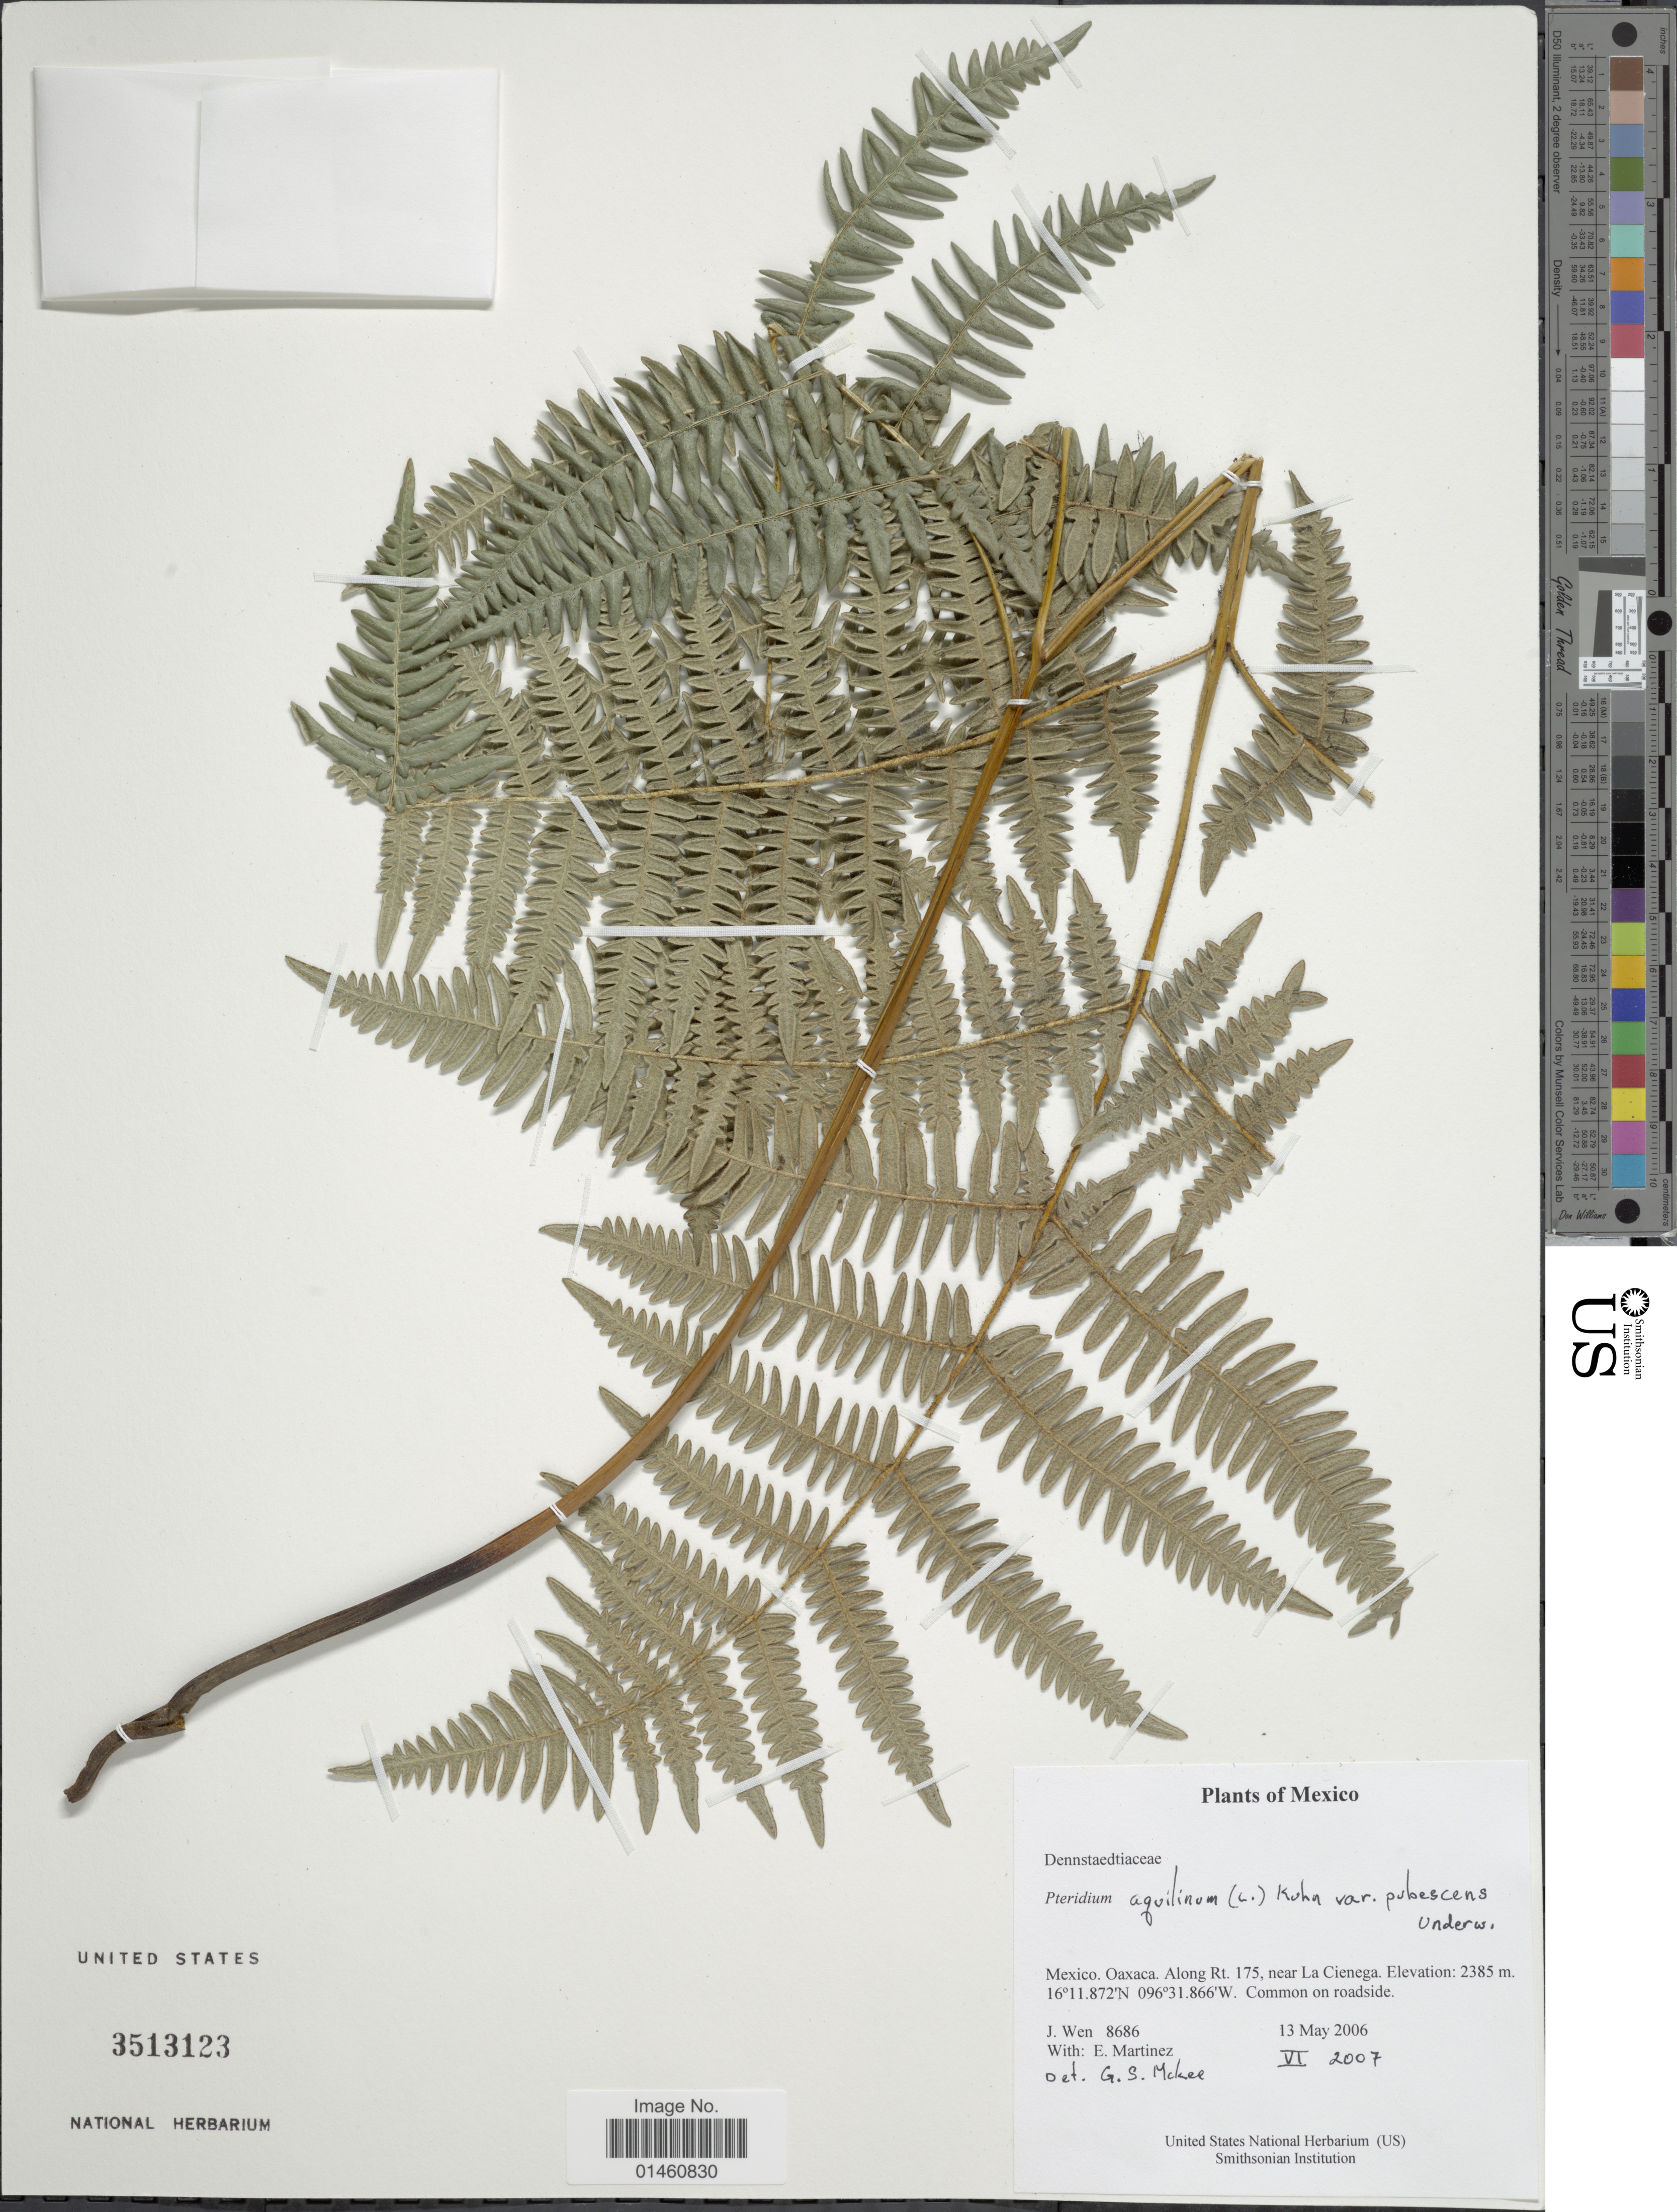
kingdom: Plantae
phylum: Tracheophyta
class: Polypodiopsida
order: Polypodiales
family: Dennstaedtiaceae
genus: Pteridium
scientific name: Pteridium pubescens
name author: (Underw.) Christenh.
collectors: J. Wen & E. Martínez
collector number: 8686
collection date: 2006-05-13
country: Mexico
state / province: Oaxaca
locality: Along Rt. 175, near La Cienega.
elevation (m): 2385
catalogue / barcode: US 3513123